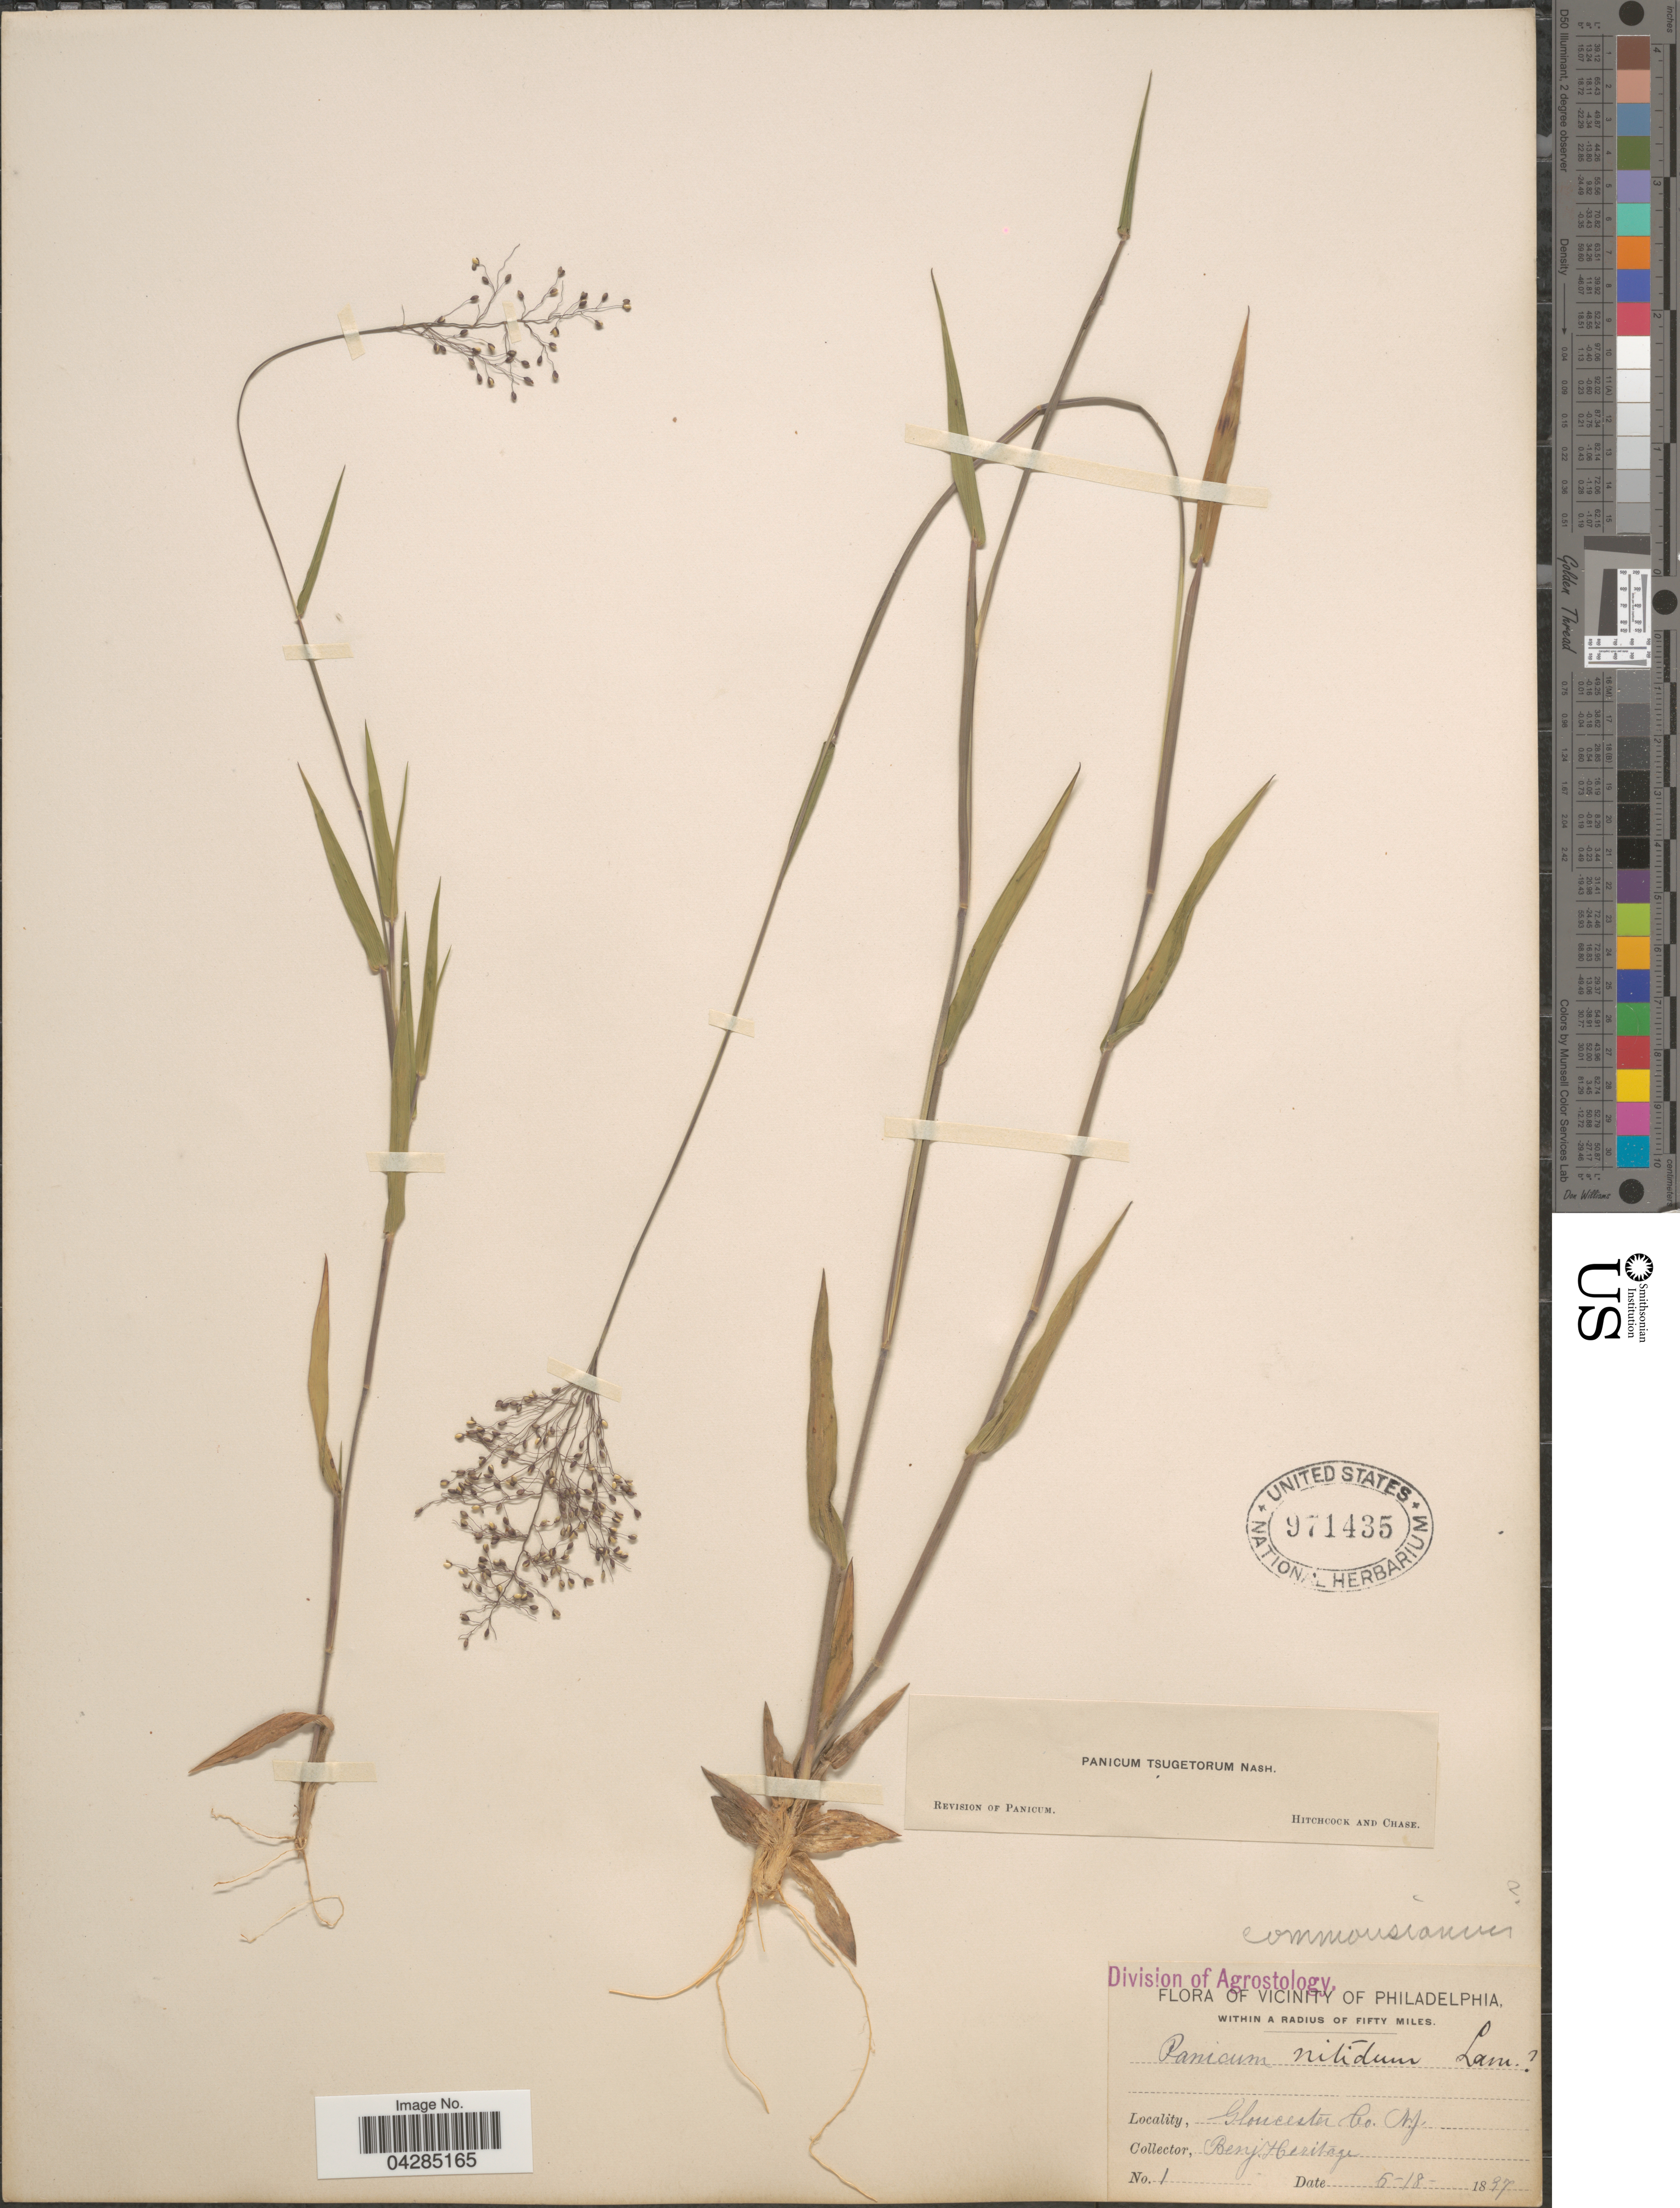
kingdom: Plantae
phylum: Tracheophyta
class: Liliopsida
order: Poales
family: Poaceae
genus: Dichanthelium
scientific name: Dichanthelium portoricense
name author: (Desv. ex Ham.) B.F. Hansen & Wunderlin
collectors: Benj. Heritage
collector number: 1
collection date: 1897-06-18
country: United States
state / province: New Jersey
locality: Vicinity of Philadelphia. within a radius of fifty miles. Gloucester Co.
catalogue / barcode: US 971435